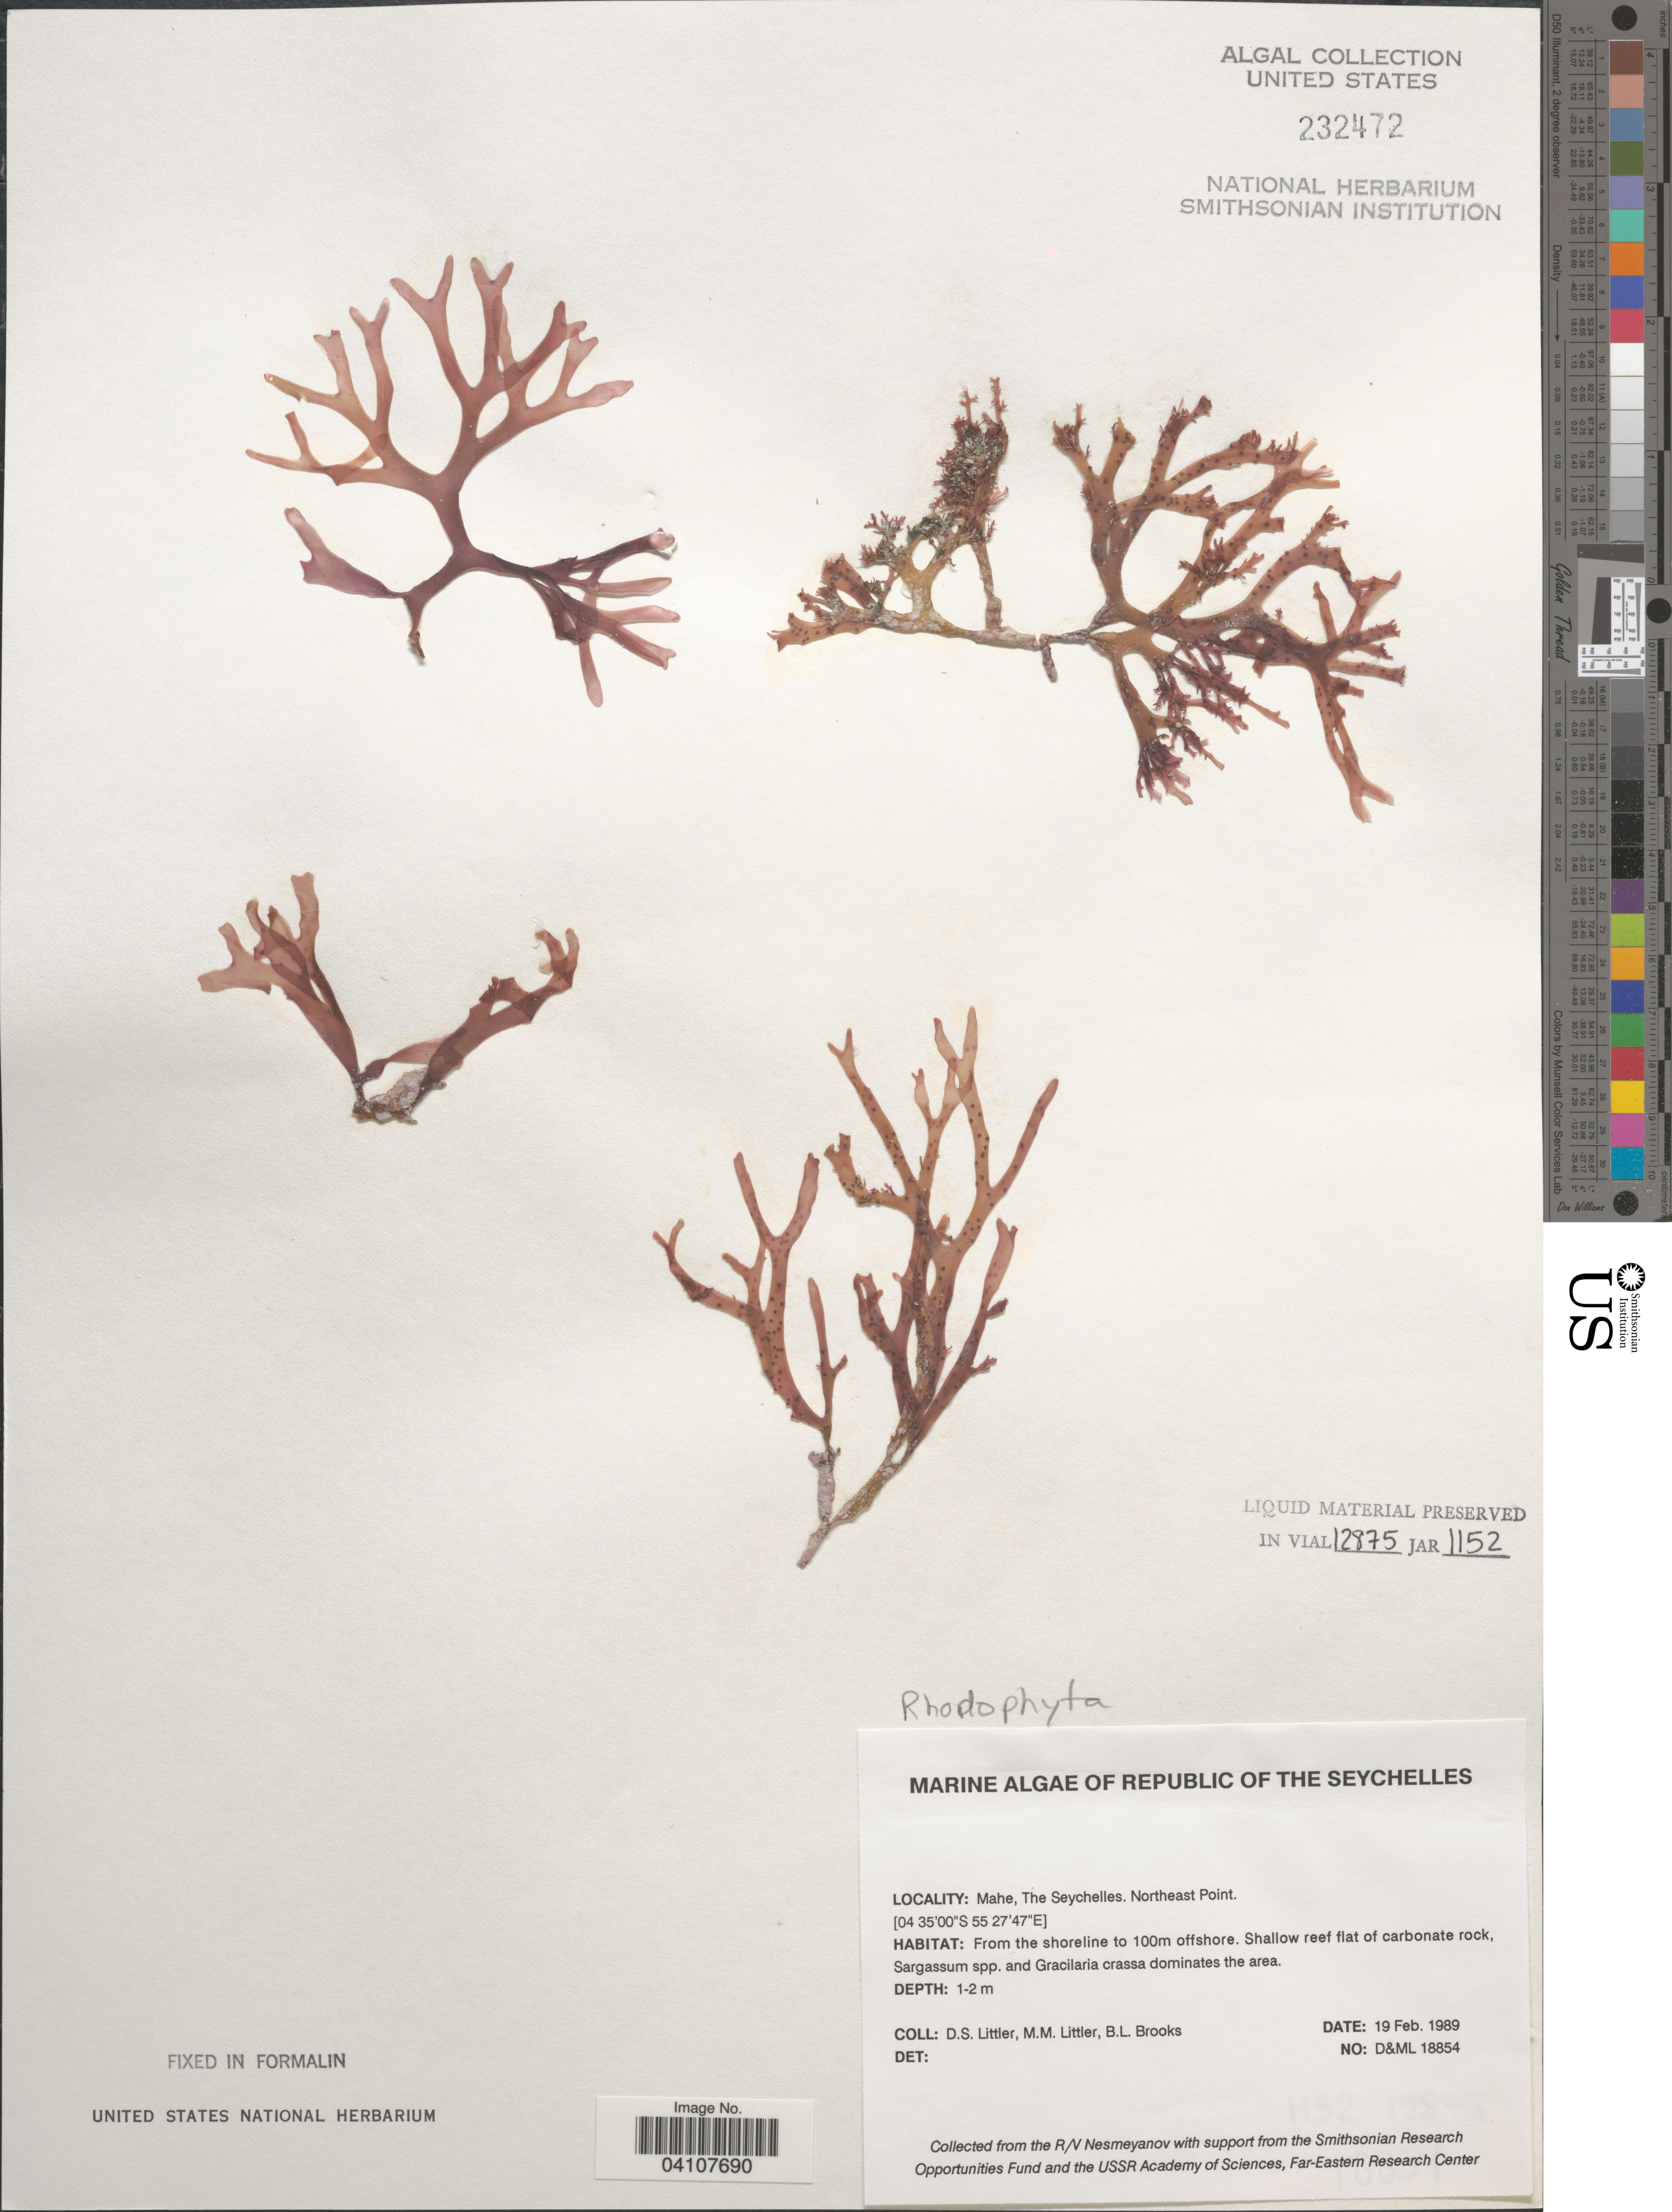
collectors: D. S. Littler & B. Brooks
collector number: D&ML18854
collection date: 1989-02-19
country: Seychelles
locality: Republic of the Seychelles. Mahe. Northeast Point. From the shoreline to 100m offshore.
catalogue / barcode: US 232472